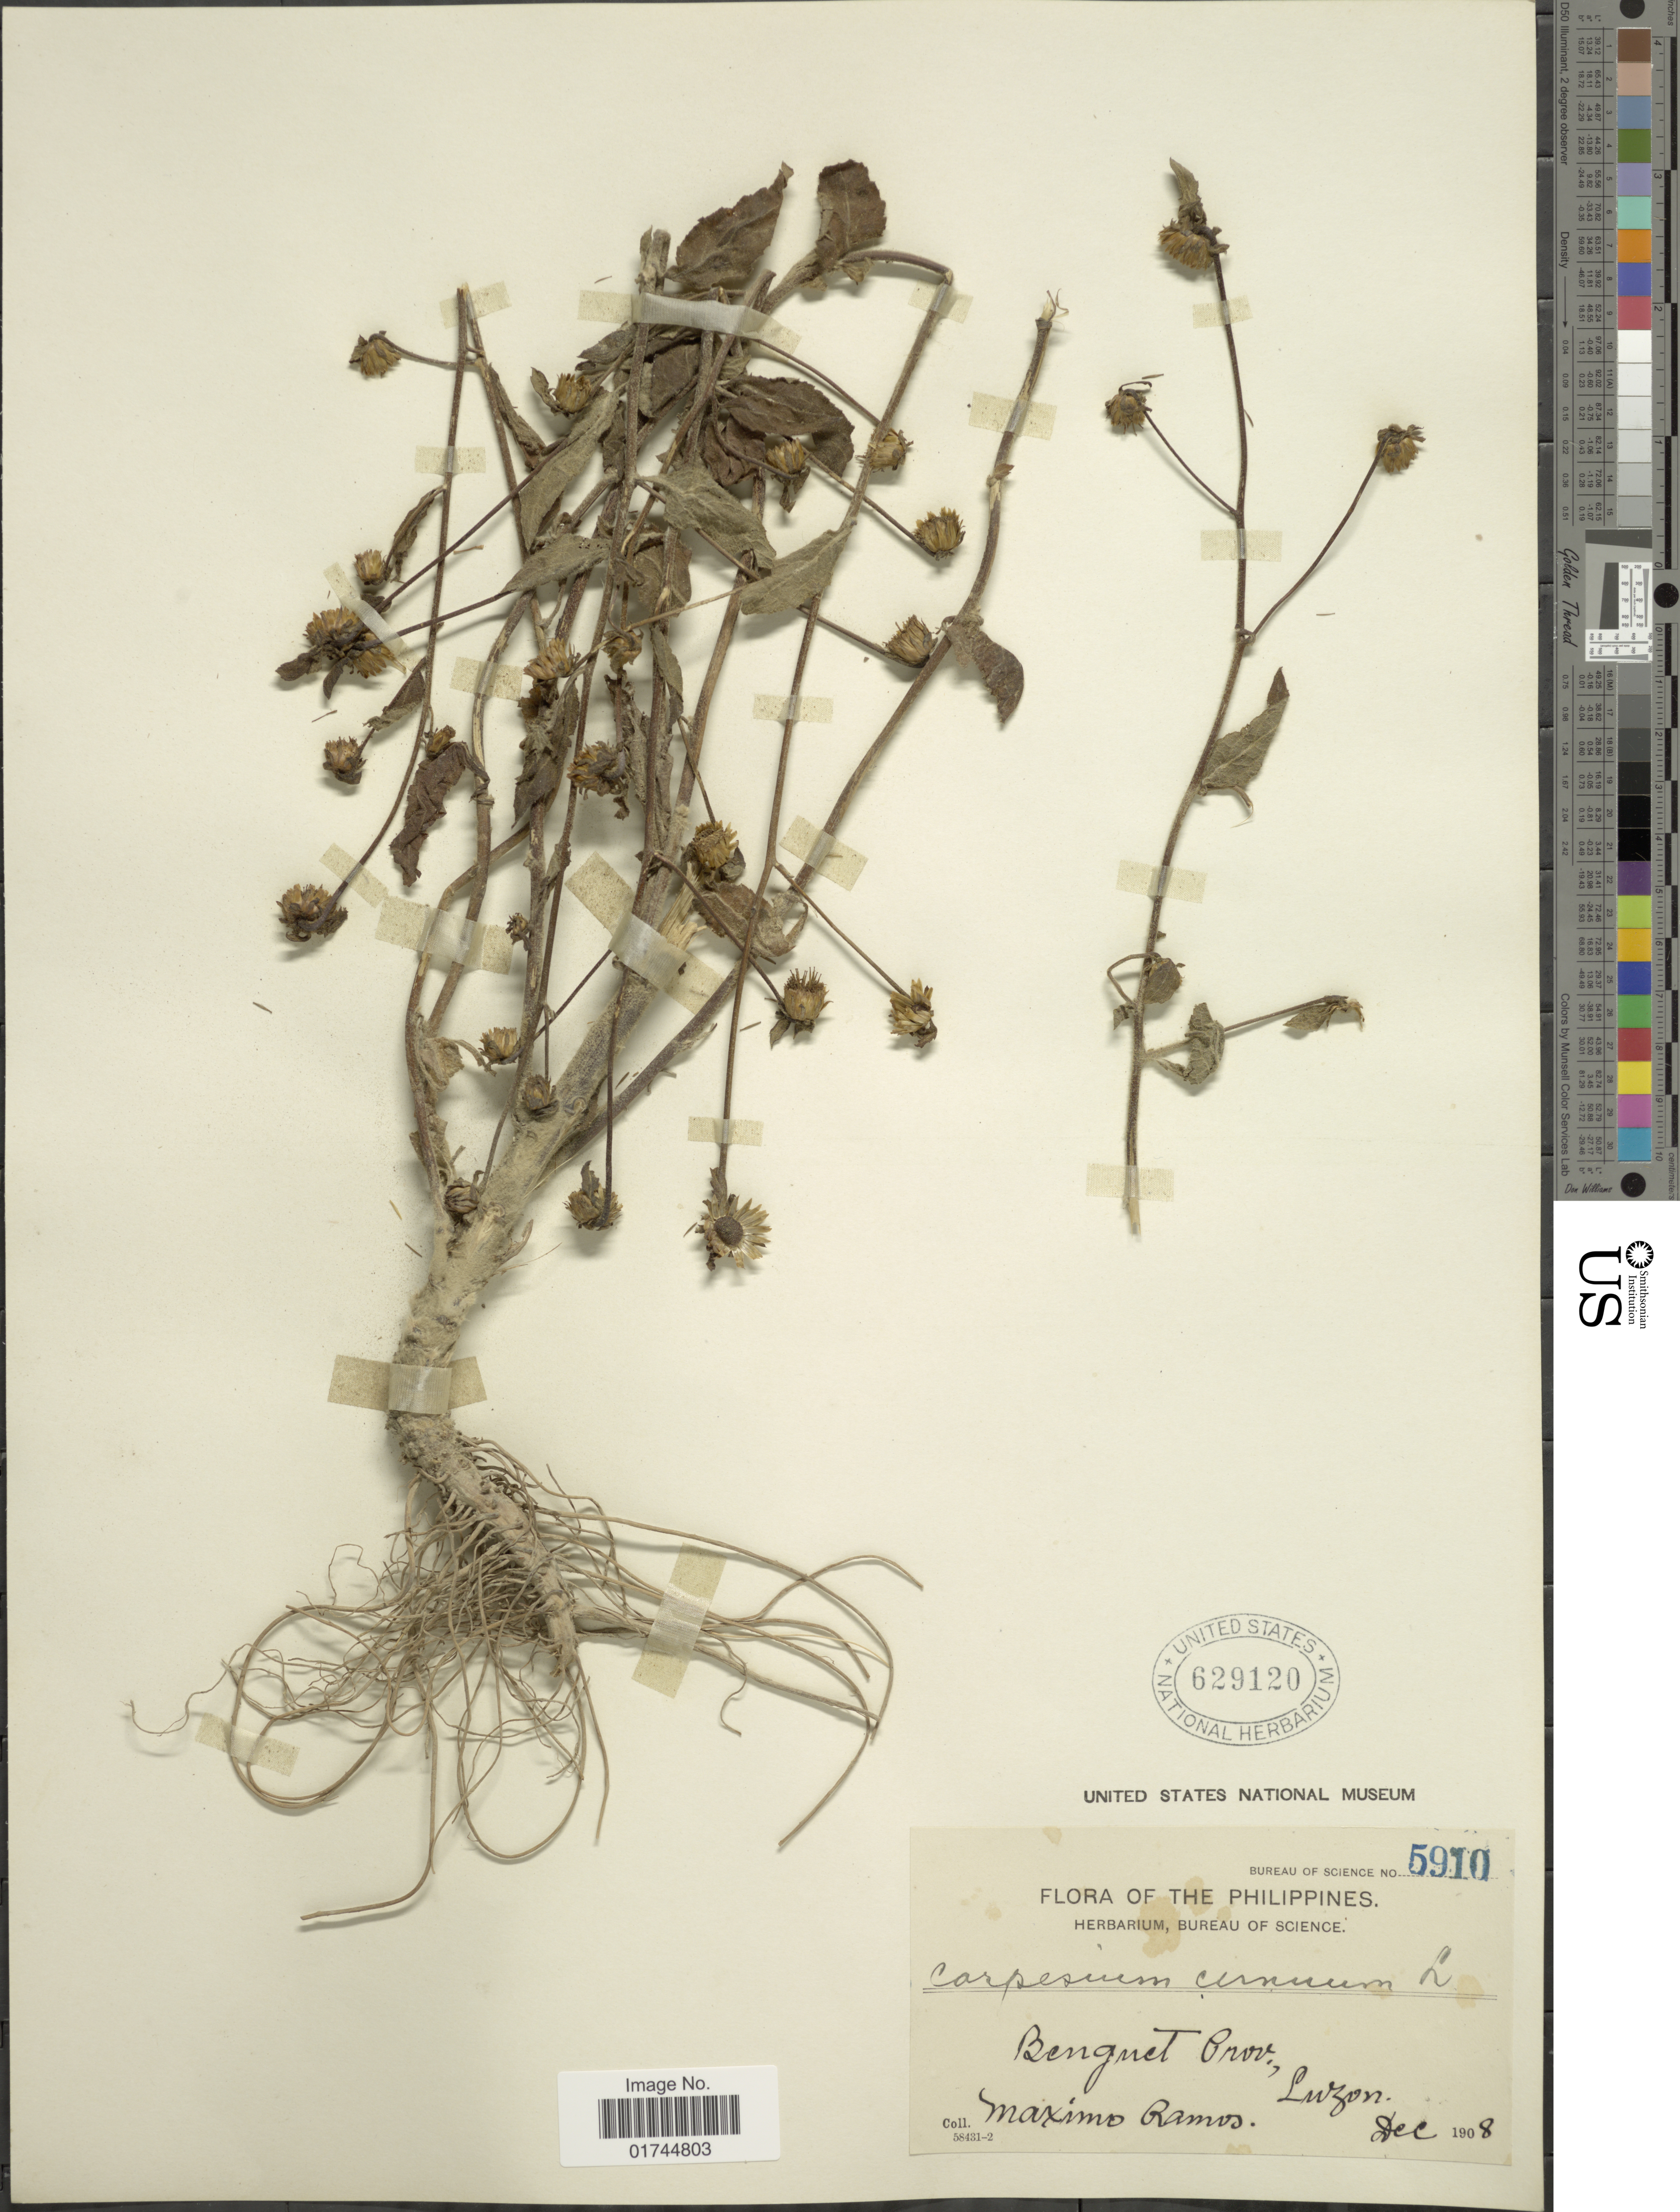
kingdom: Plantae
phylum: Tracheophyta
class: Magnoliopsida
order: Asterales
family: Asteraceae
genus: Carpesium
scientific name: Carpesium cernum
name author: L.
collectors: M. Ramos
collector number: Bureau of Science 5910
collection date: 1908-12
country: Philippines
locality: Benguet Prov., Luzon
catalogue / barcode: US 629120